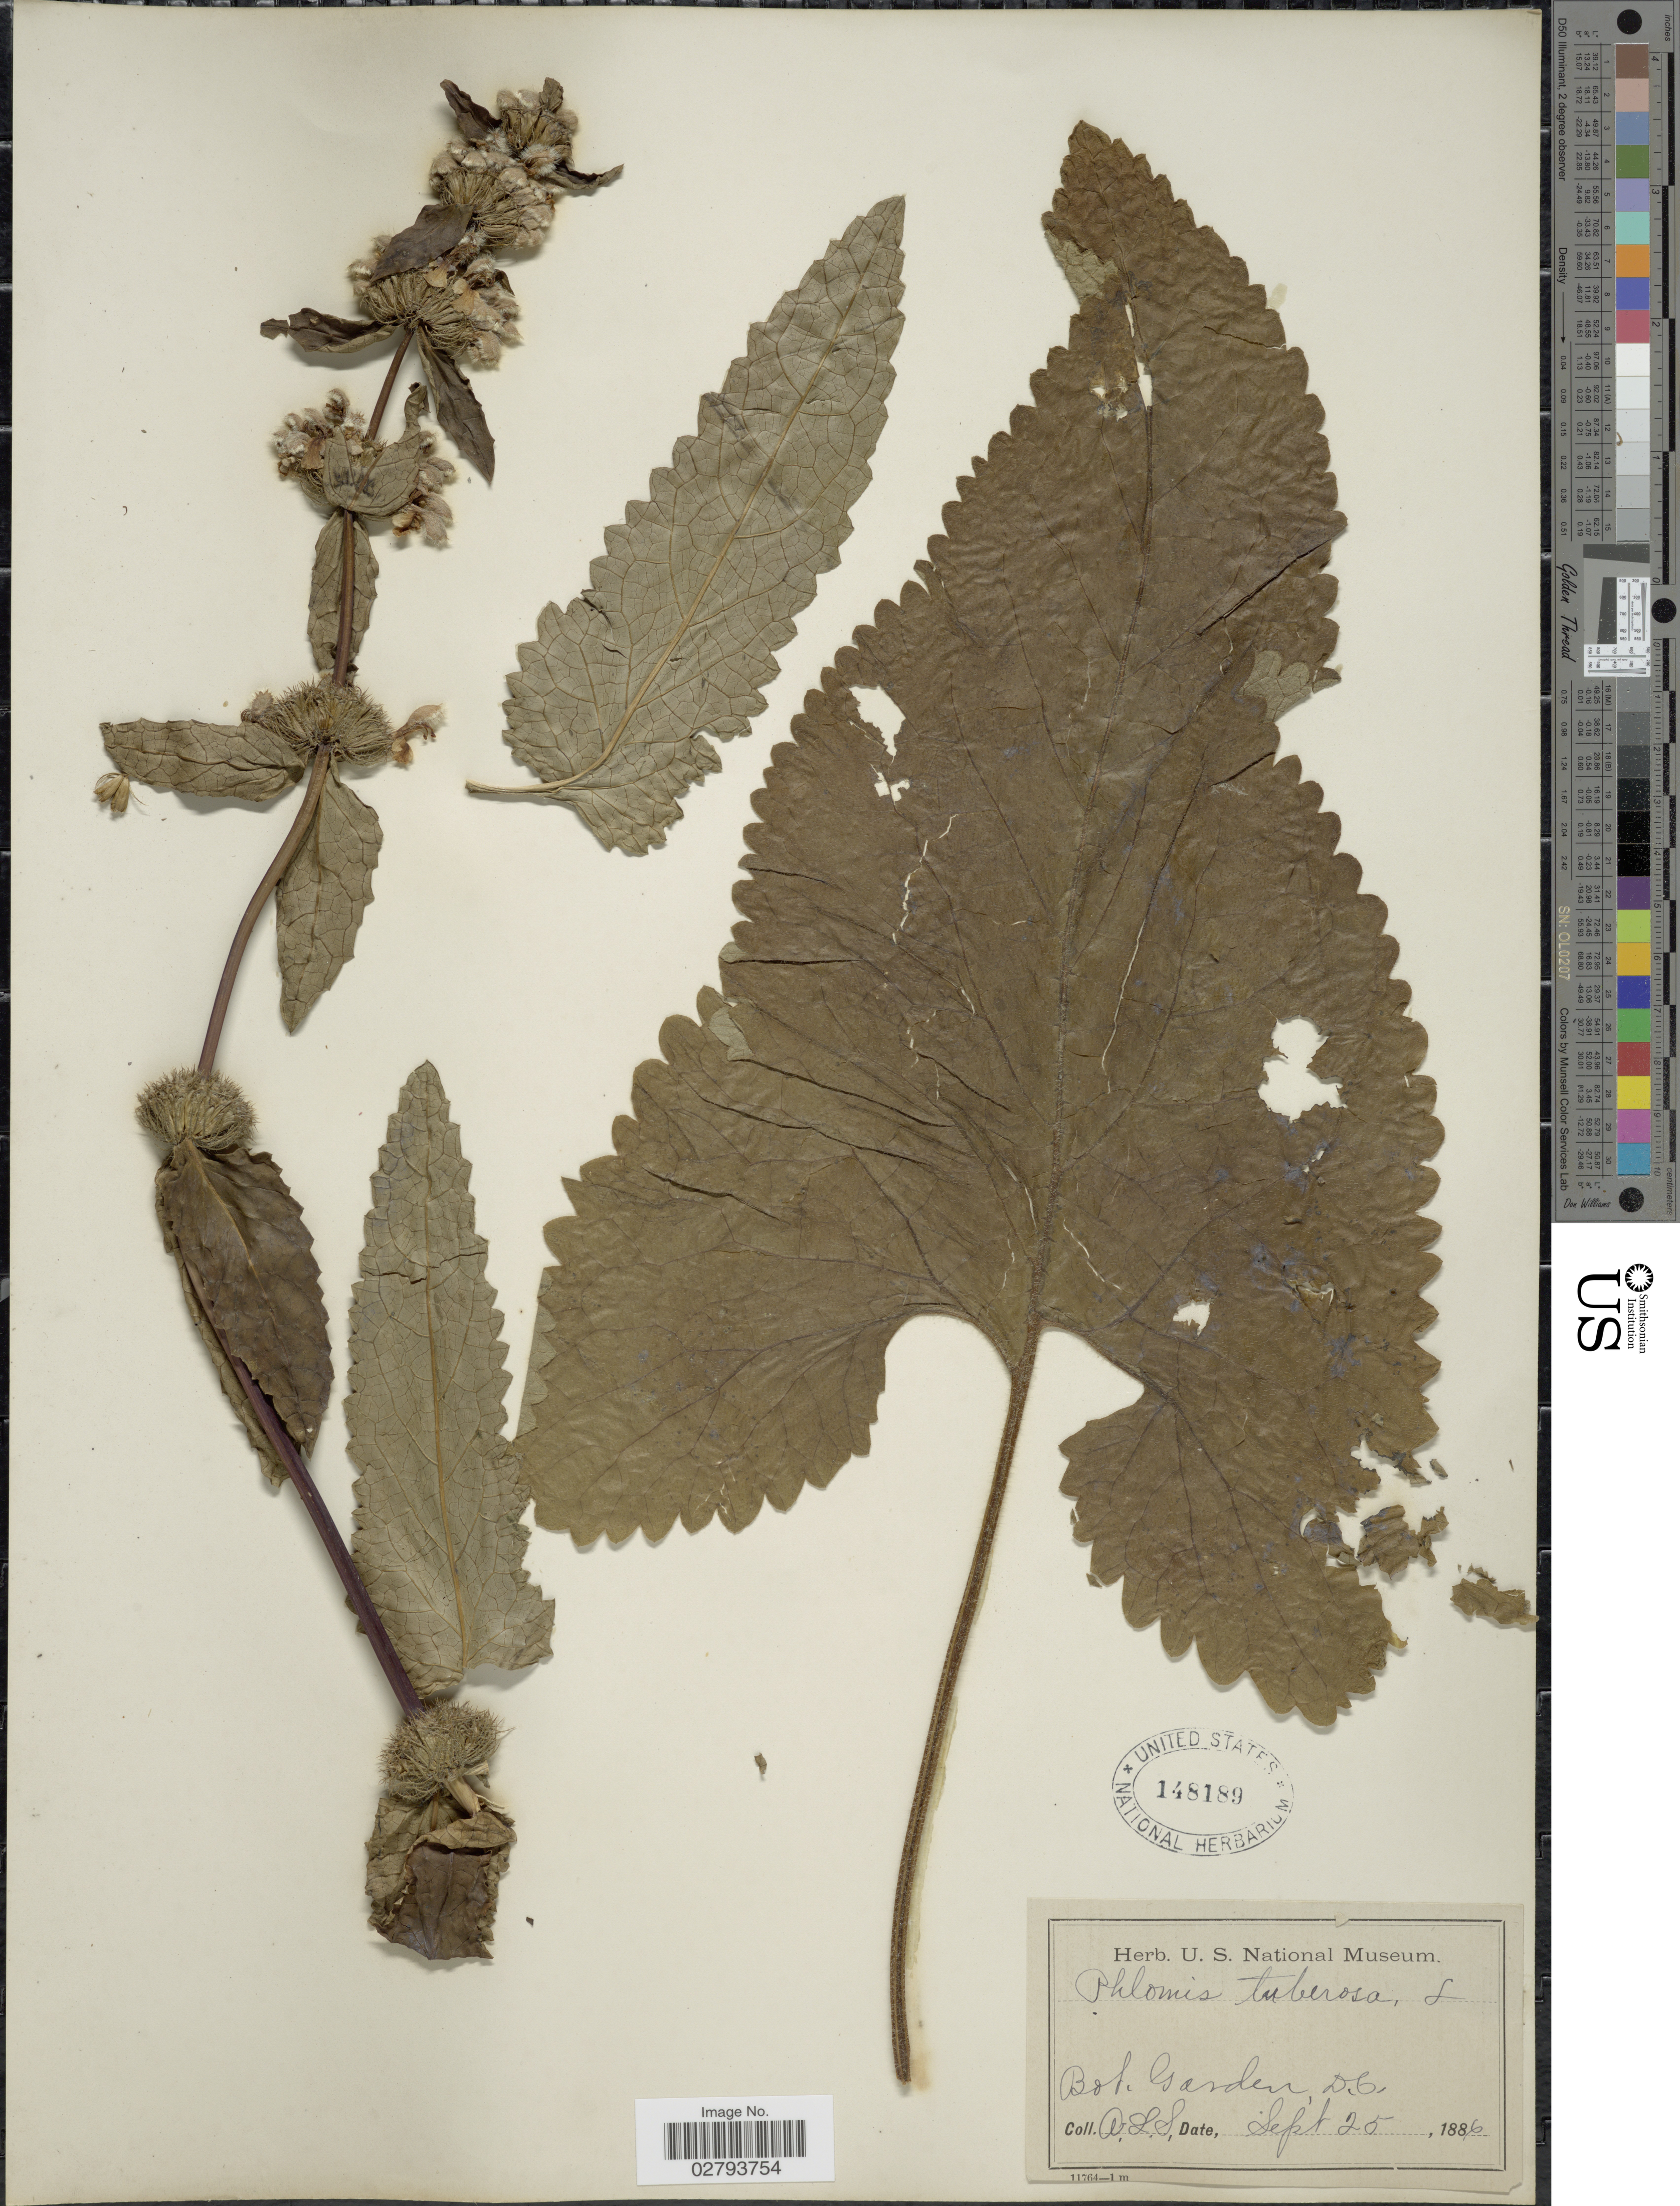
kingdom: Plantae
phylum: Tracheophyta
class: Magnoliopsida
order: Lamiales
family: Lamiaceae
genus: Phlomoides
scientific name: Phlomoides tuberosa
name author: (L.) Moench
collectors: A.L.S.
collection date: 1886-09-25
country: United States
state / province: District of Columbia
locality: Bot. Garden, D.C.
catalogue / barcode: US 148189